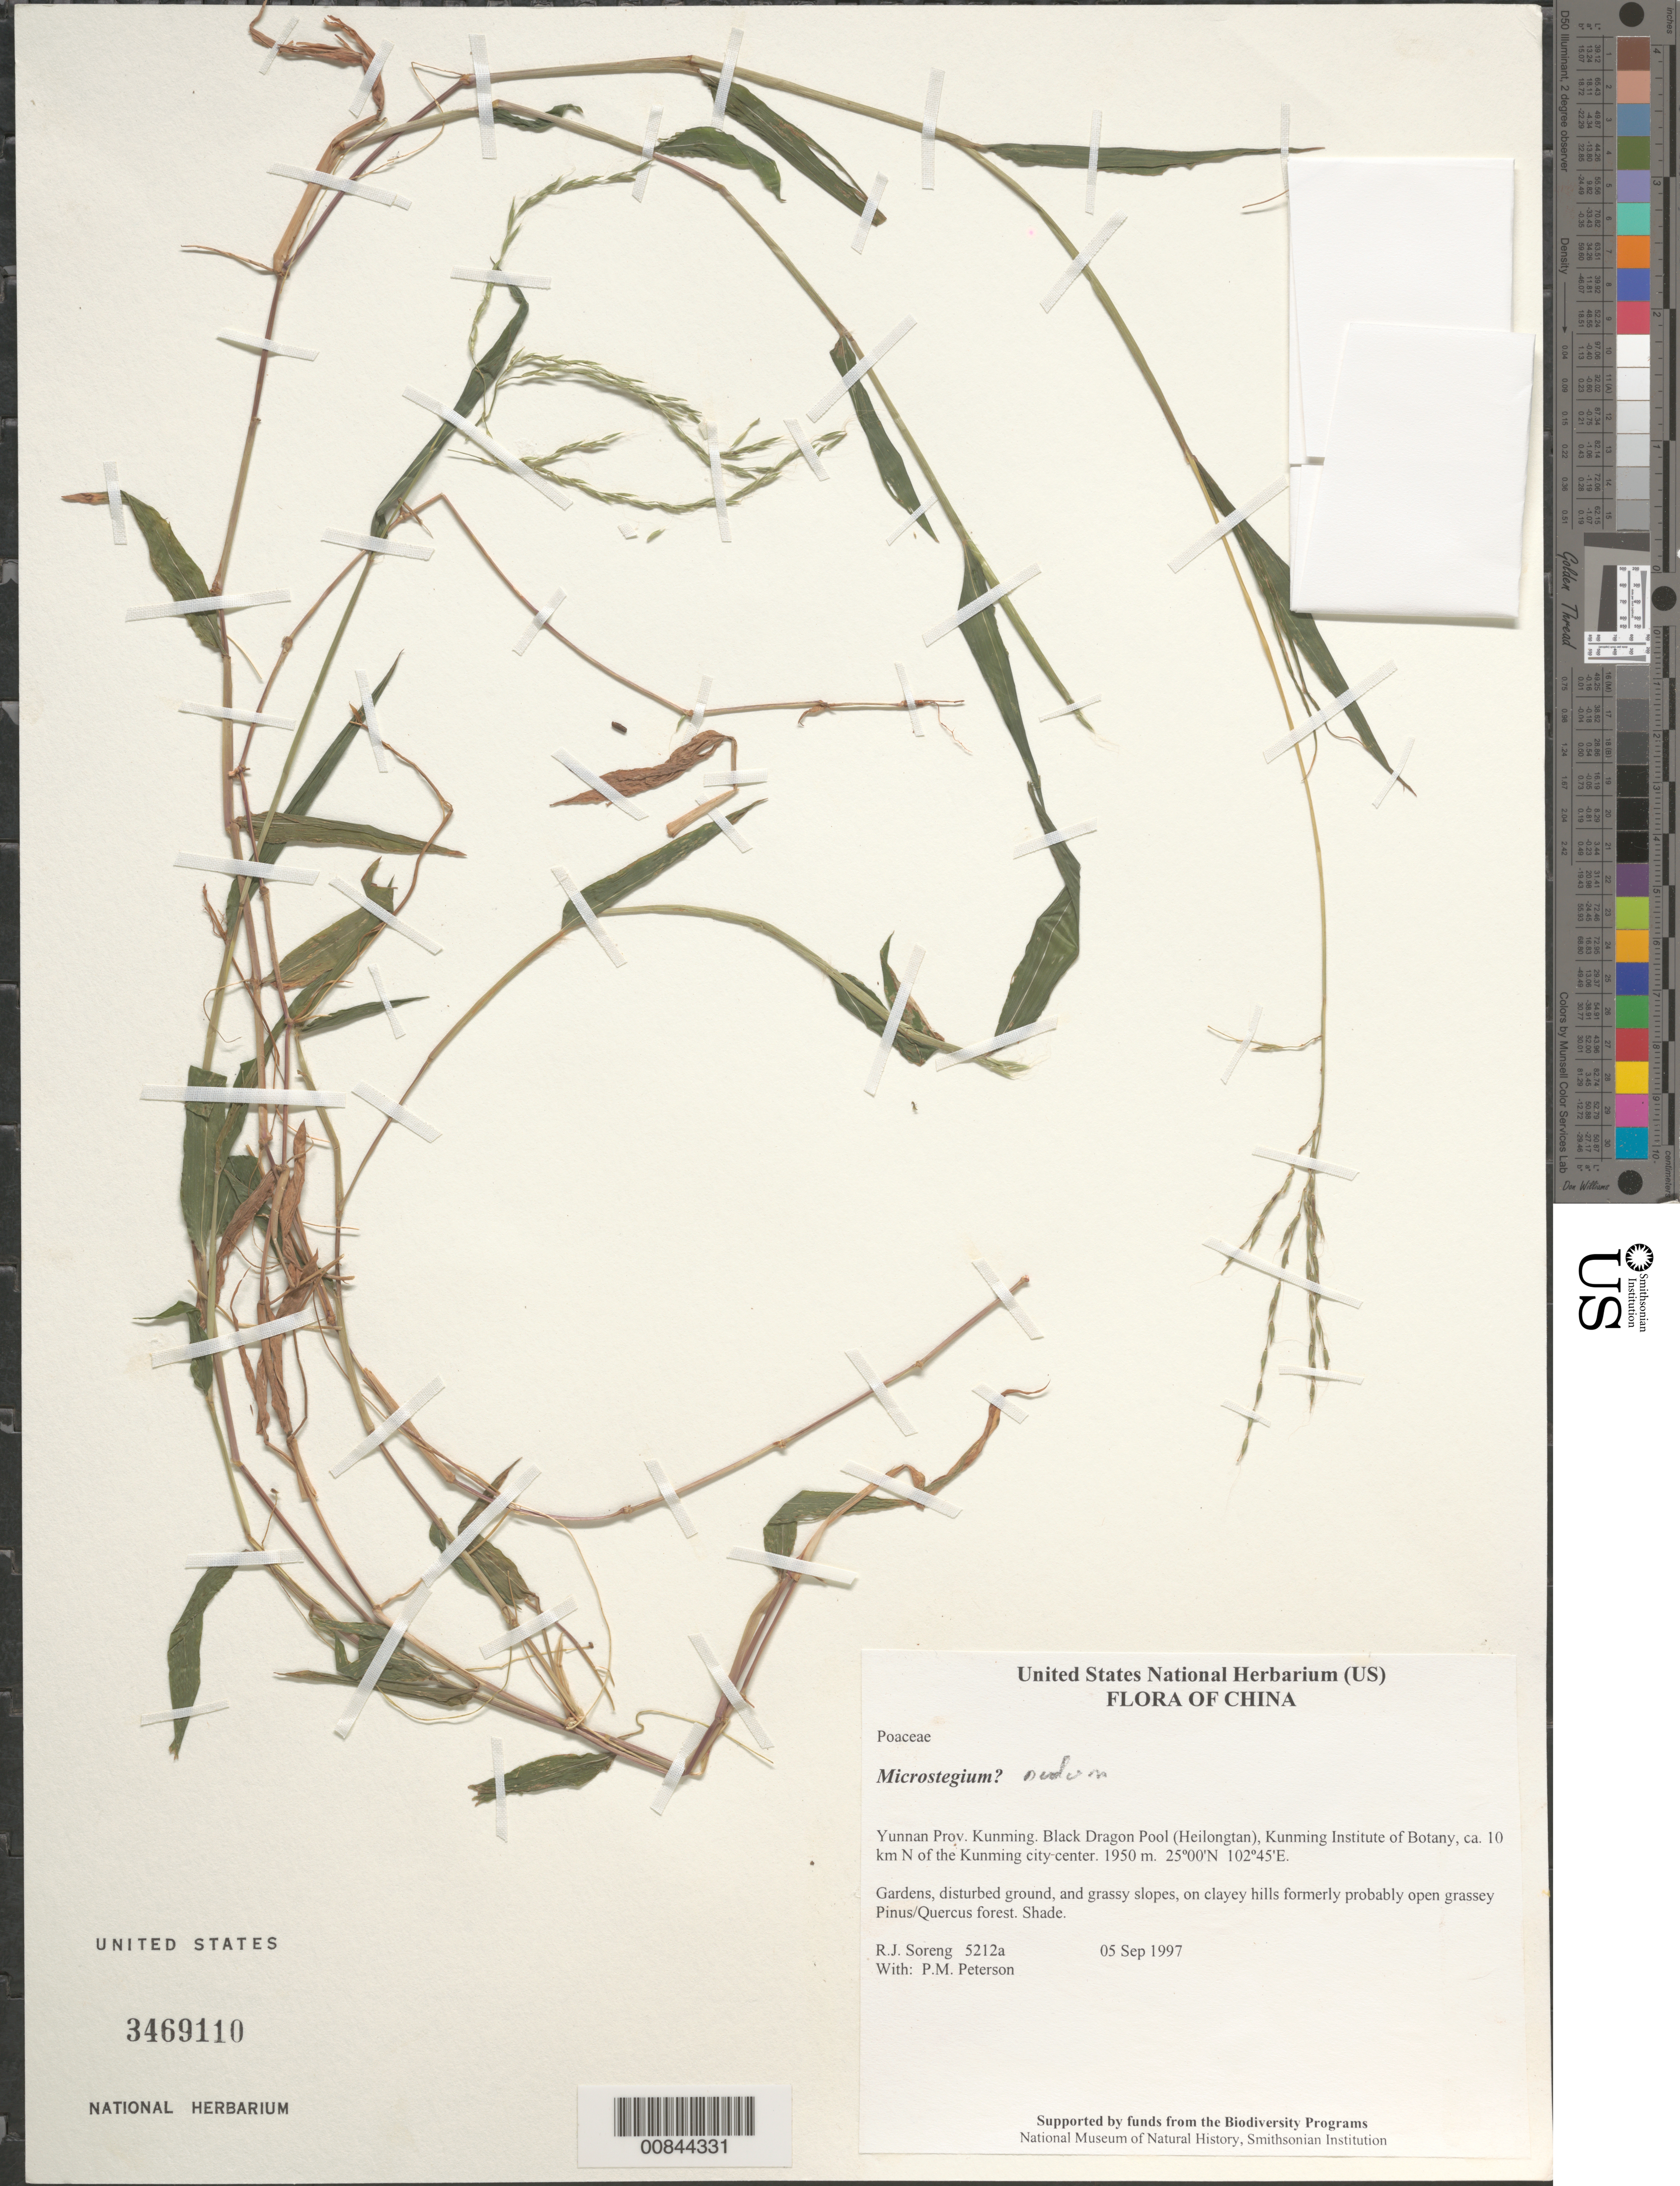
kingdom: Plantae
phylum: Tracheophyta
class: Liliopsida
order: Poales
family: Poaceae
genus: Microstegium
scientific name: Microstegium nudum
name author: (Trin.) A. Camus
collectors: R. J. Soreng & P. M. Peterson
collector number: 5212a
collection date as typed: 05 Sep 1997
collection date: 1997-09-05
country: China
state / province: Yunnan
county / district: Kunming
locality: Black Dragon Pool (Heilongtan), Kunming Institute of Botany, ca. 10 km N of the Kunming city center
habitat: Gardens, disturbed ground, and grassy slopes, on clayey hills formerly probably open grassey Pinus/Quercus forest.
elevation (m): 1950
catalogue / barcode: US 3469110